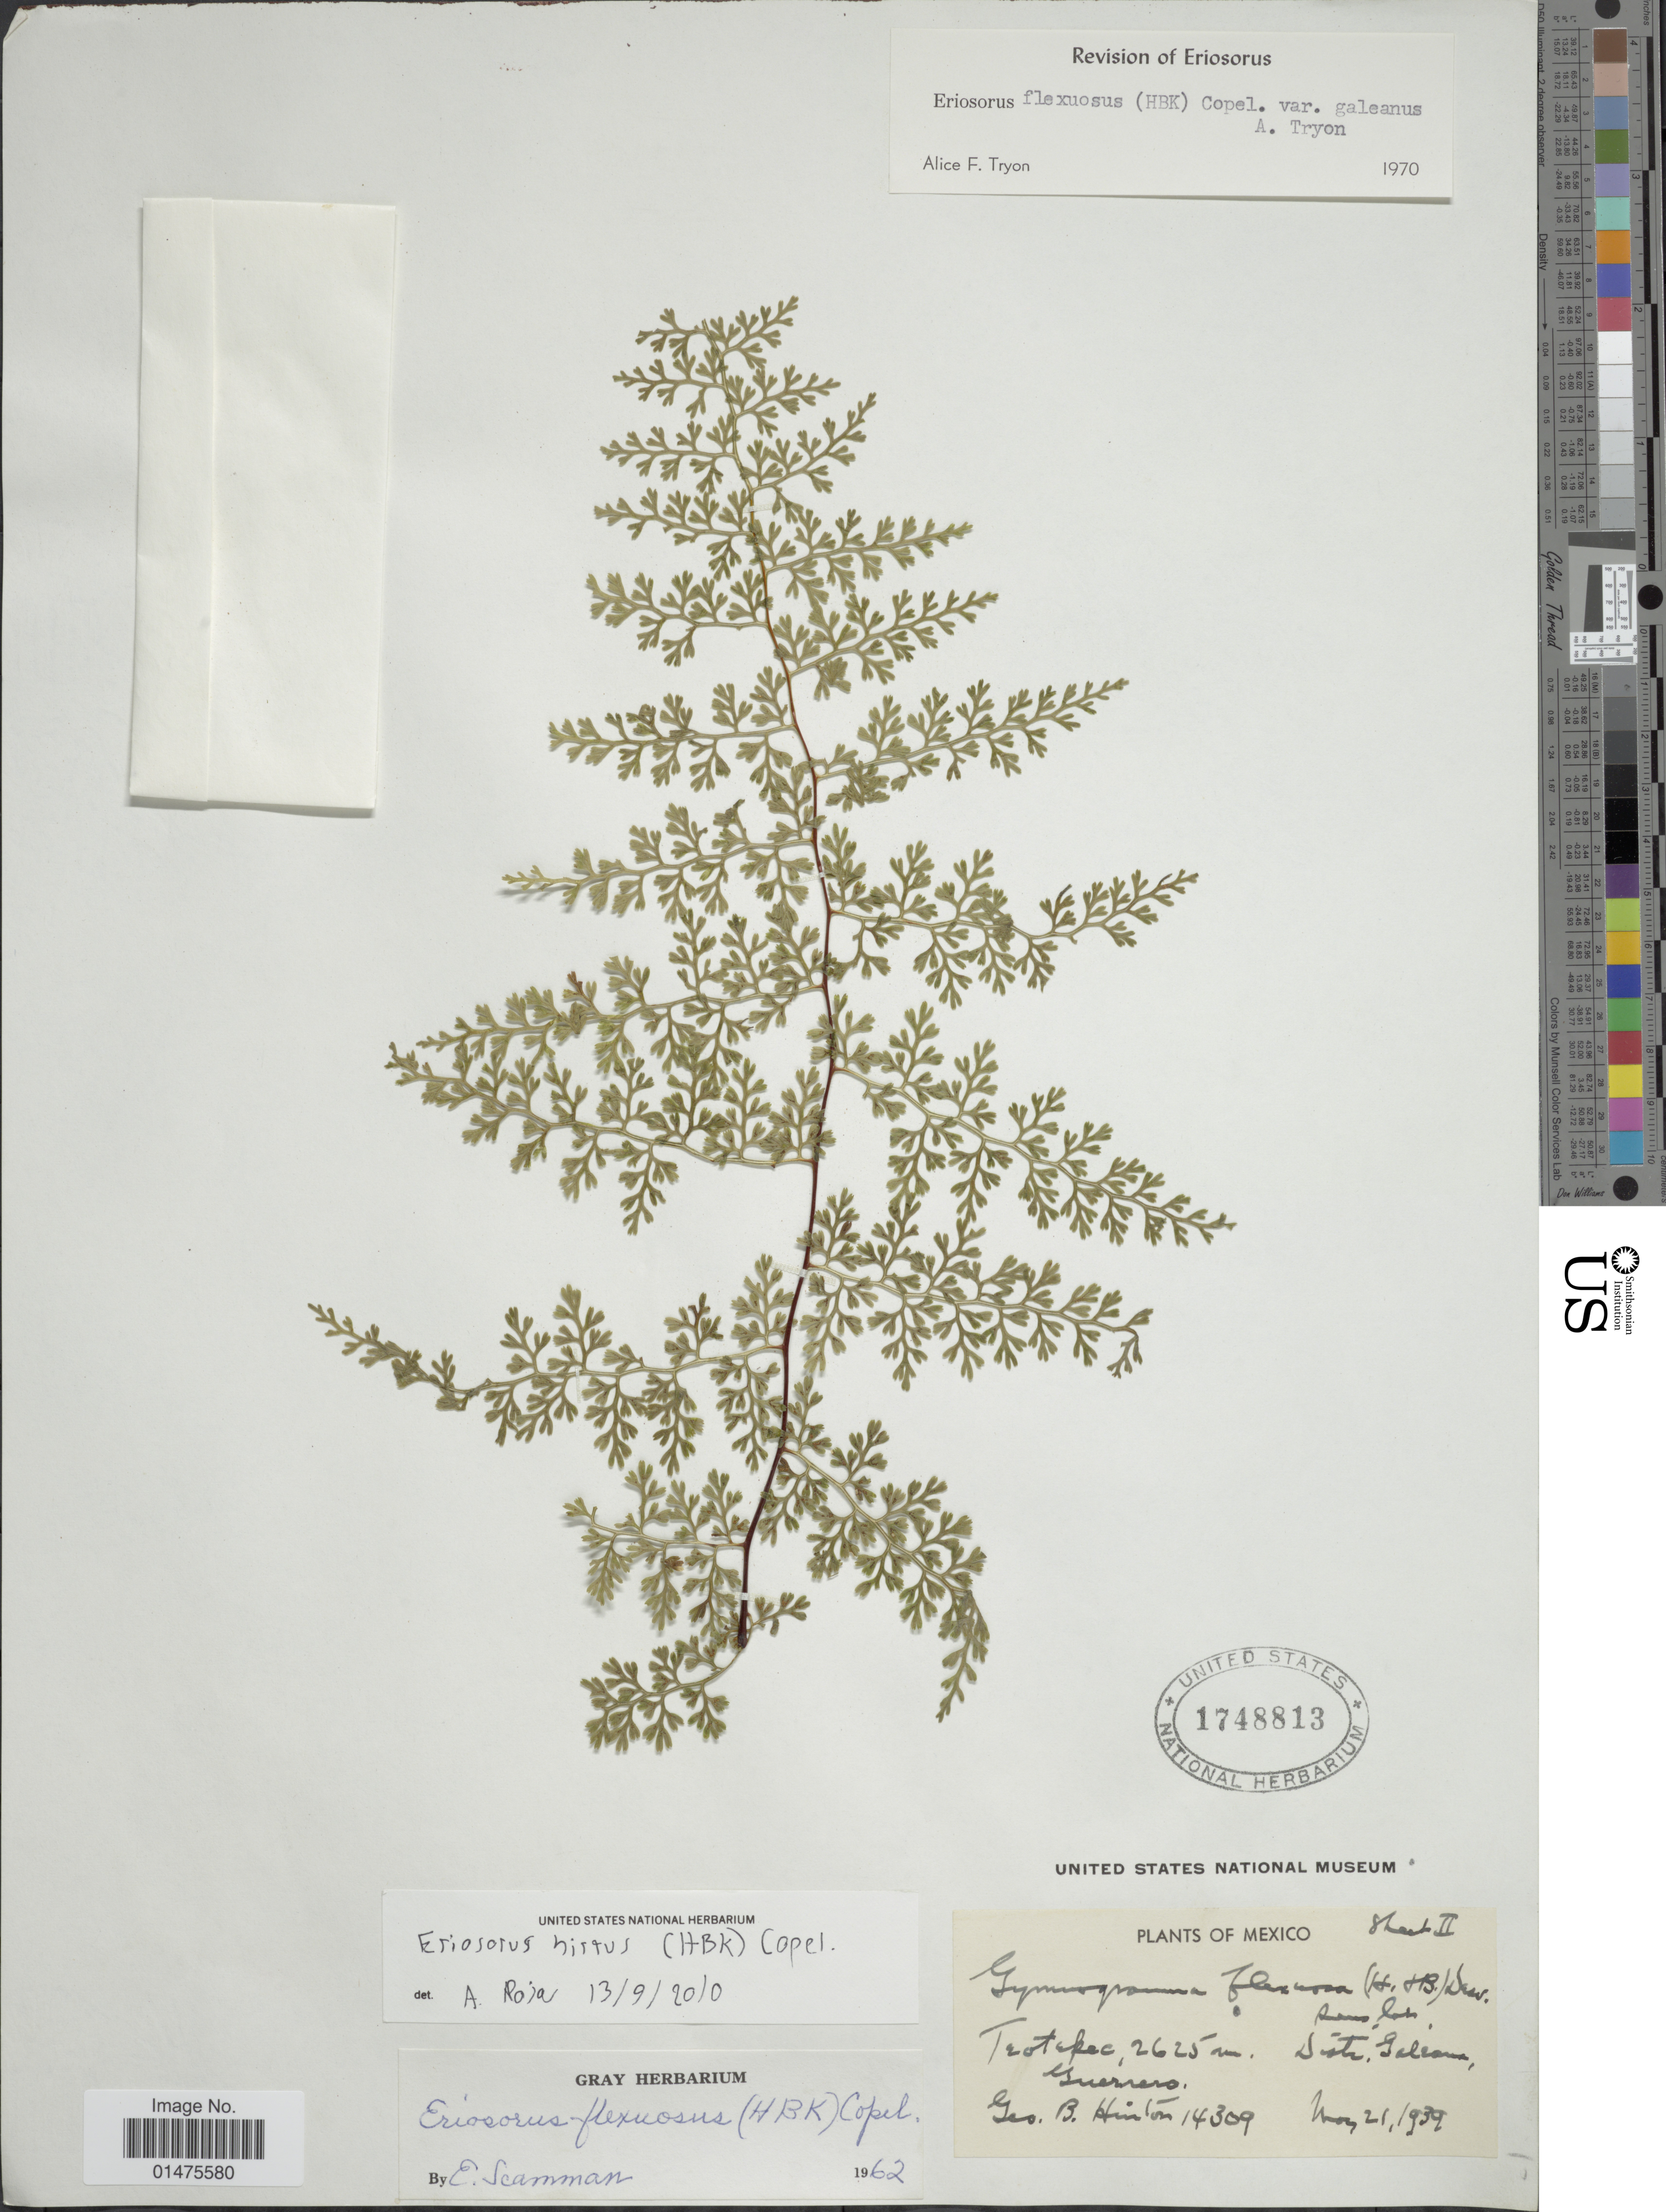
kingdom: Plantae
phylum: Tracheophyta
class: Polypodiopsida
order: Polypodiales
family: Pteridaceae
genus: Jamesonia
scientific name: Jamesonia hirta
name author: (Kunth) Christenh.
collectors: G. B. Hinton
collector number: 14309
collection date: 1939-11-21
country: Mexico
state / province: Guerrero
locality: Teotepec, District Galeana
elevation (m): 2625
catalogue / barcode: US 1748813